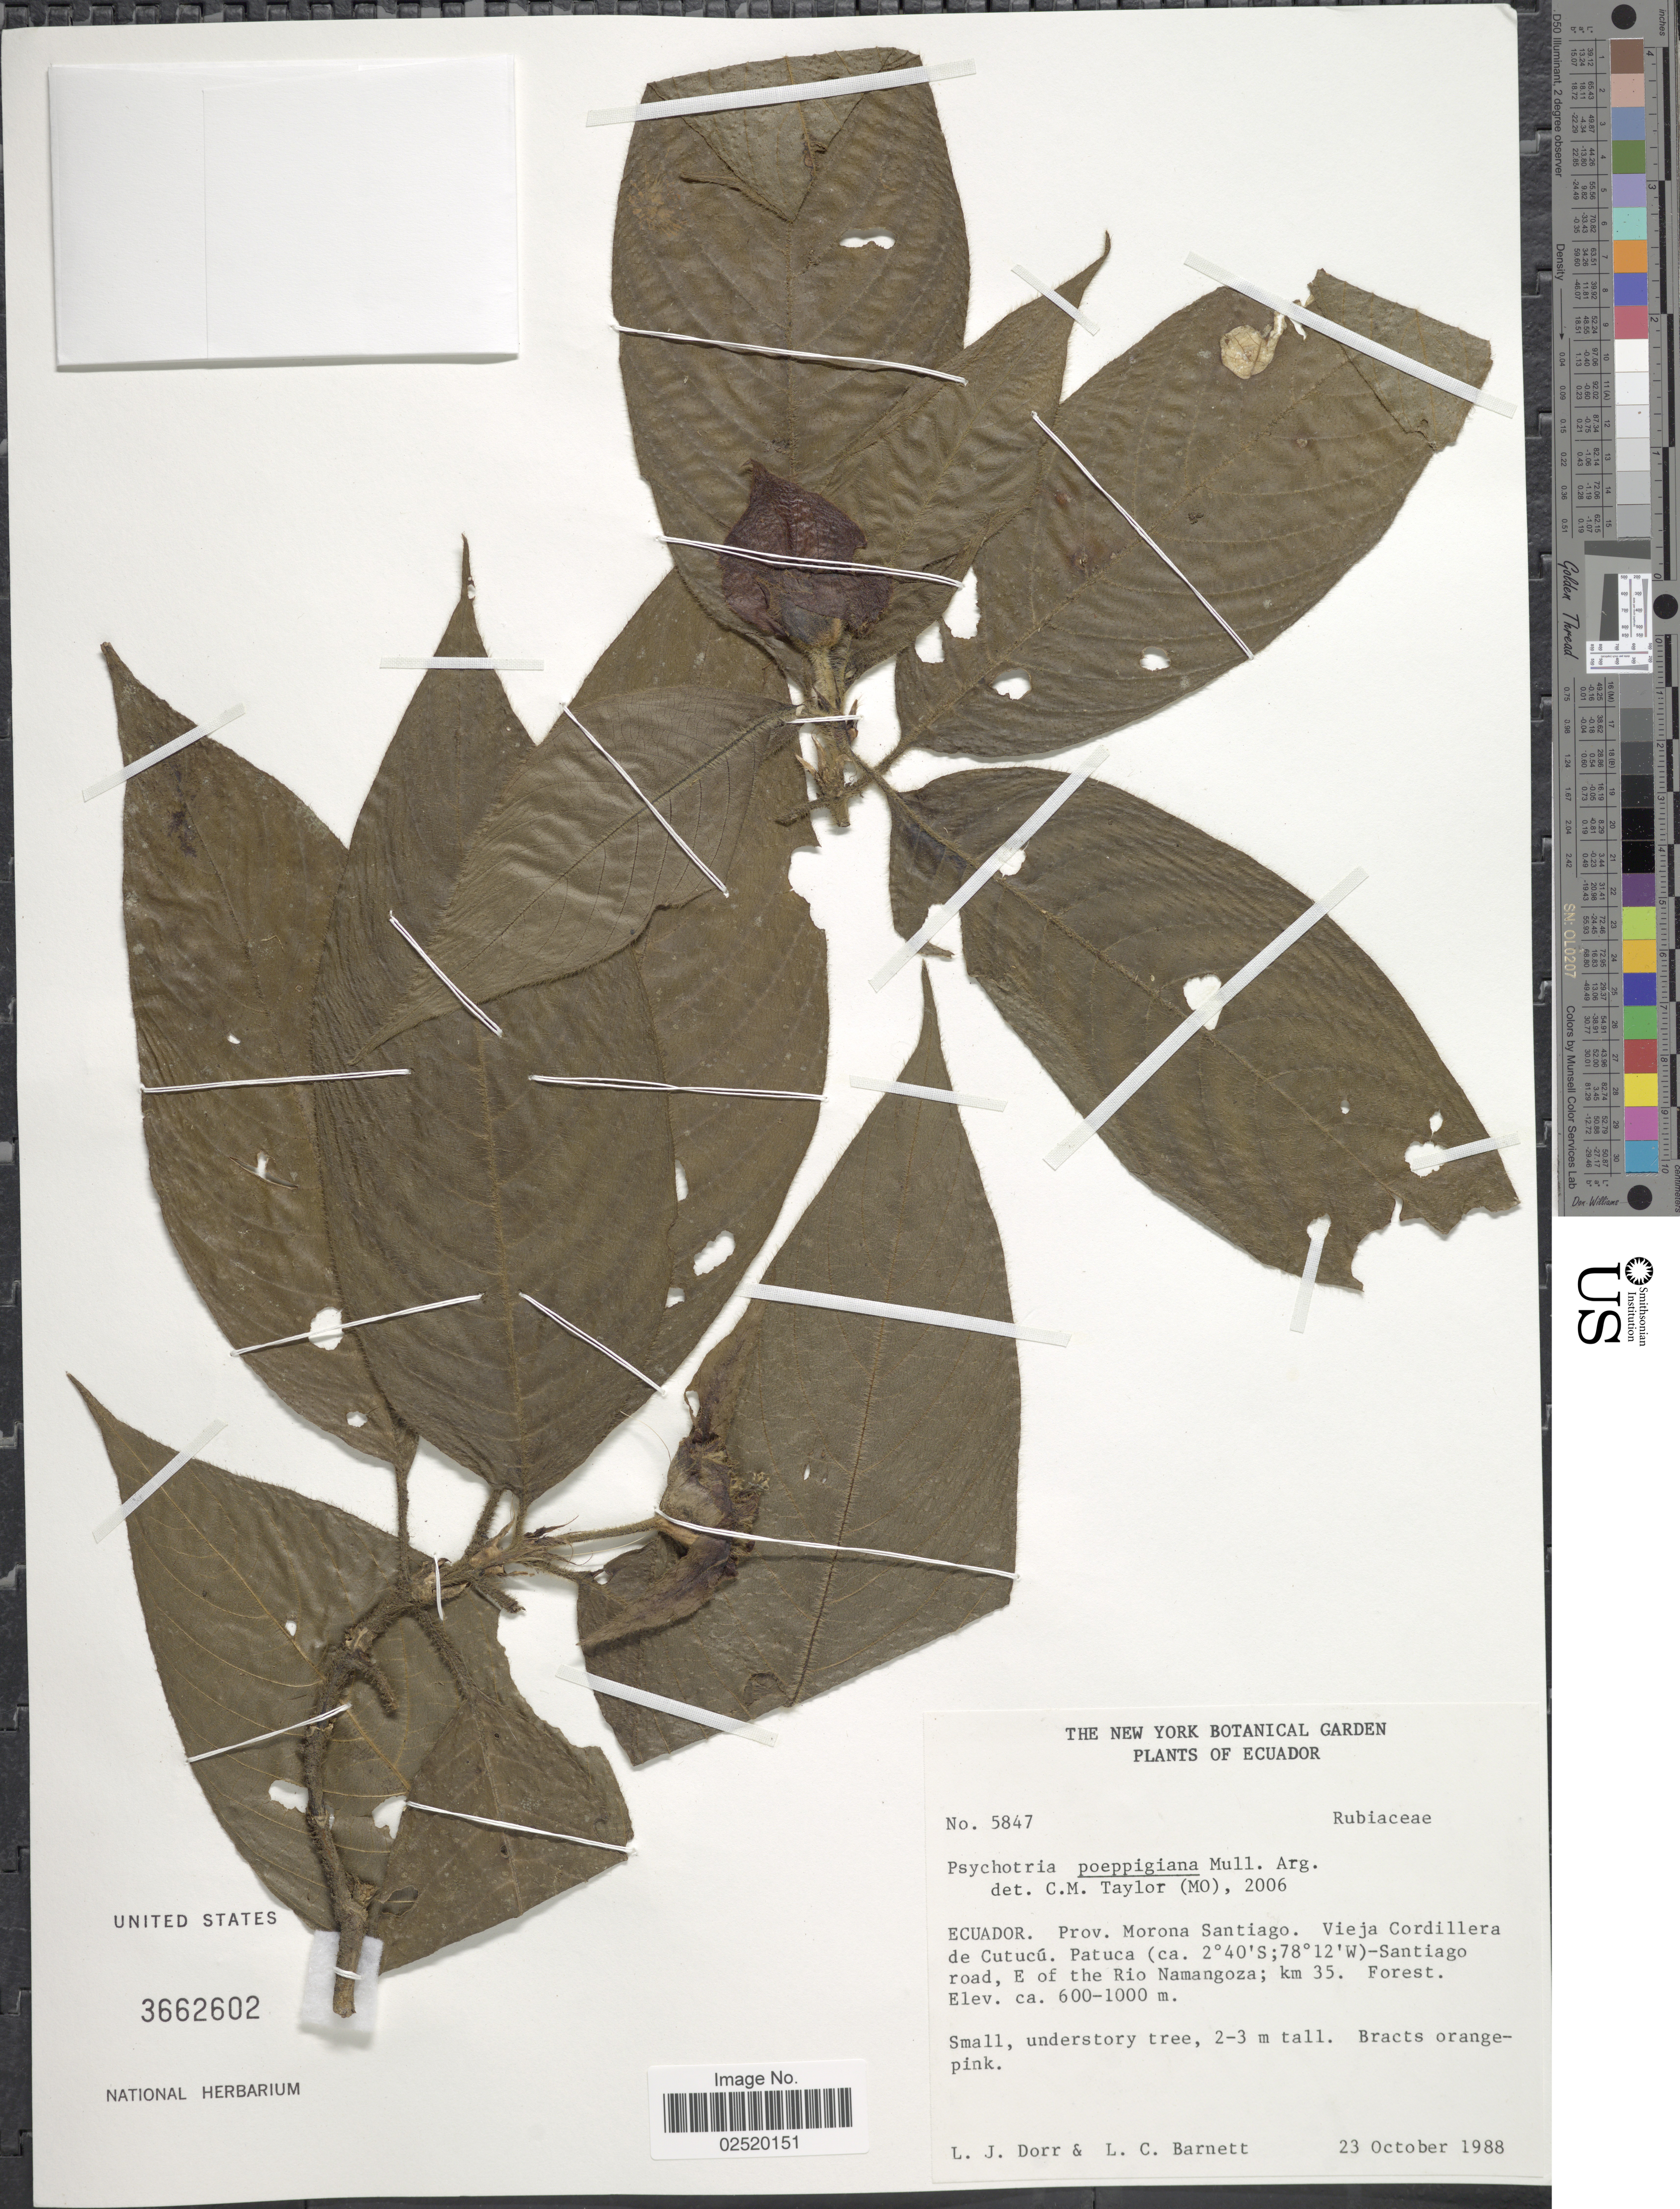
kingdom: Plantae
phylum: Tracheophyta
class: Magnoliopsida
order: Gentianales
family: Rubiaceae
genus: Psychotria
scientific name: Psychotria poeppigiana subsp. poeppigiana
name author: Müll. Arg.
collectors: L. J. Dorr & L. C. Barnett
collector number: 5847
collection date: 1988-10-23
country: Ecuador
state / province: Morona-Santiago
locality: Ecuador, Prov. Morona Santiago, Vieja Cordillera de Cutucu, Patuca, Santiago road, E of the Rio Namangoza Km 35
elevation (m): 600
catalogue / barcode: US 3662602